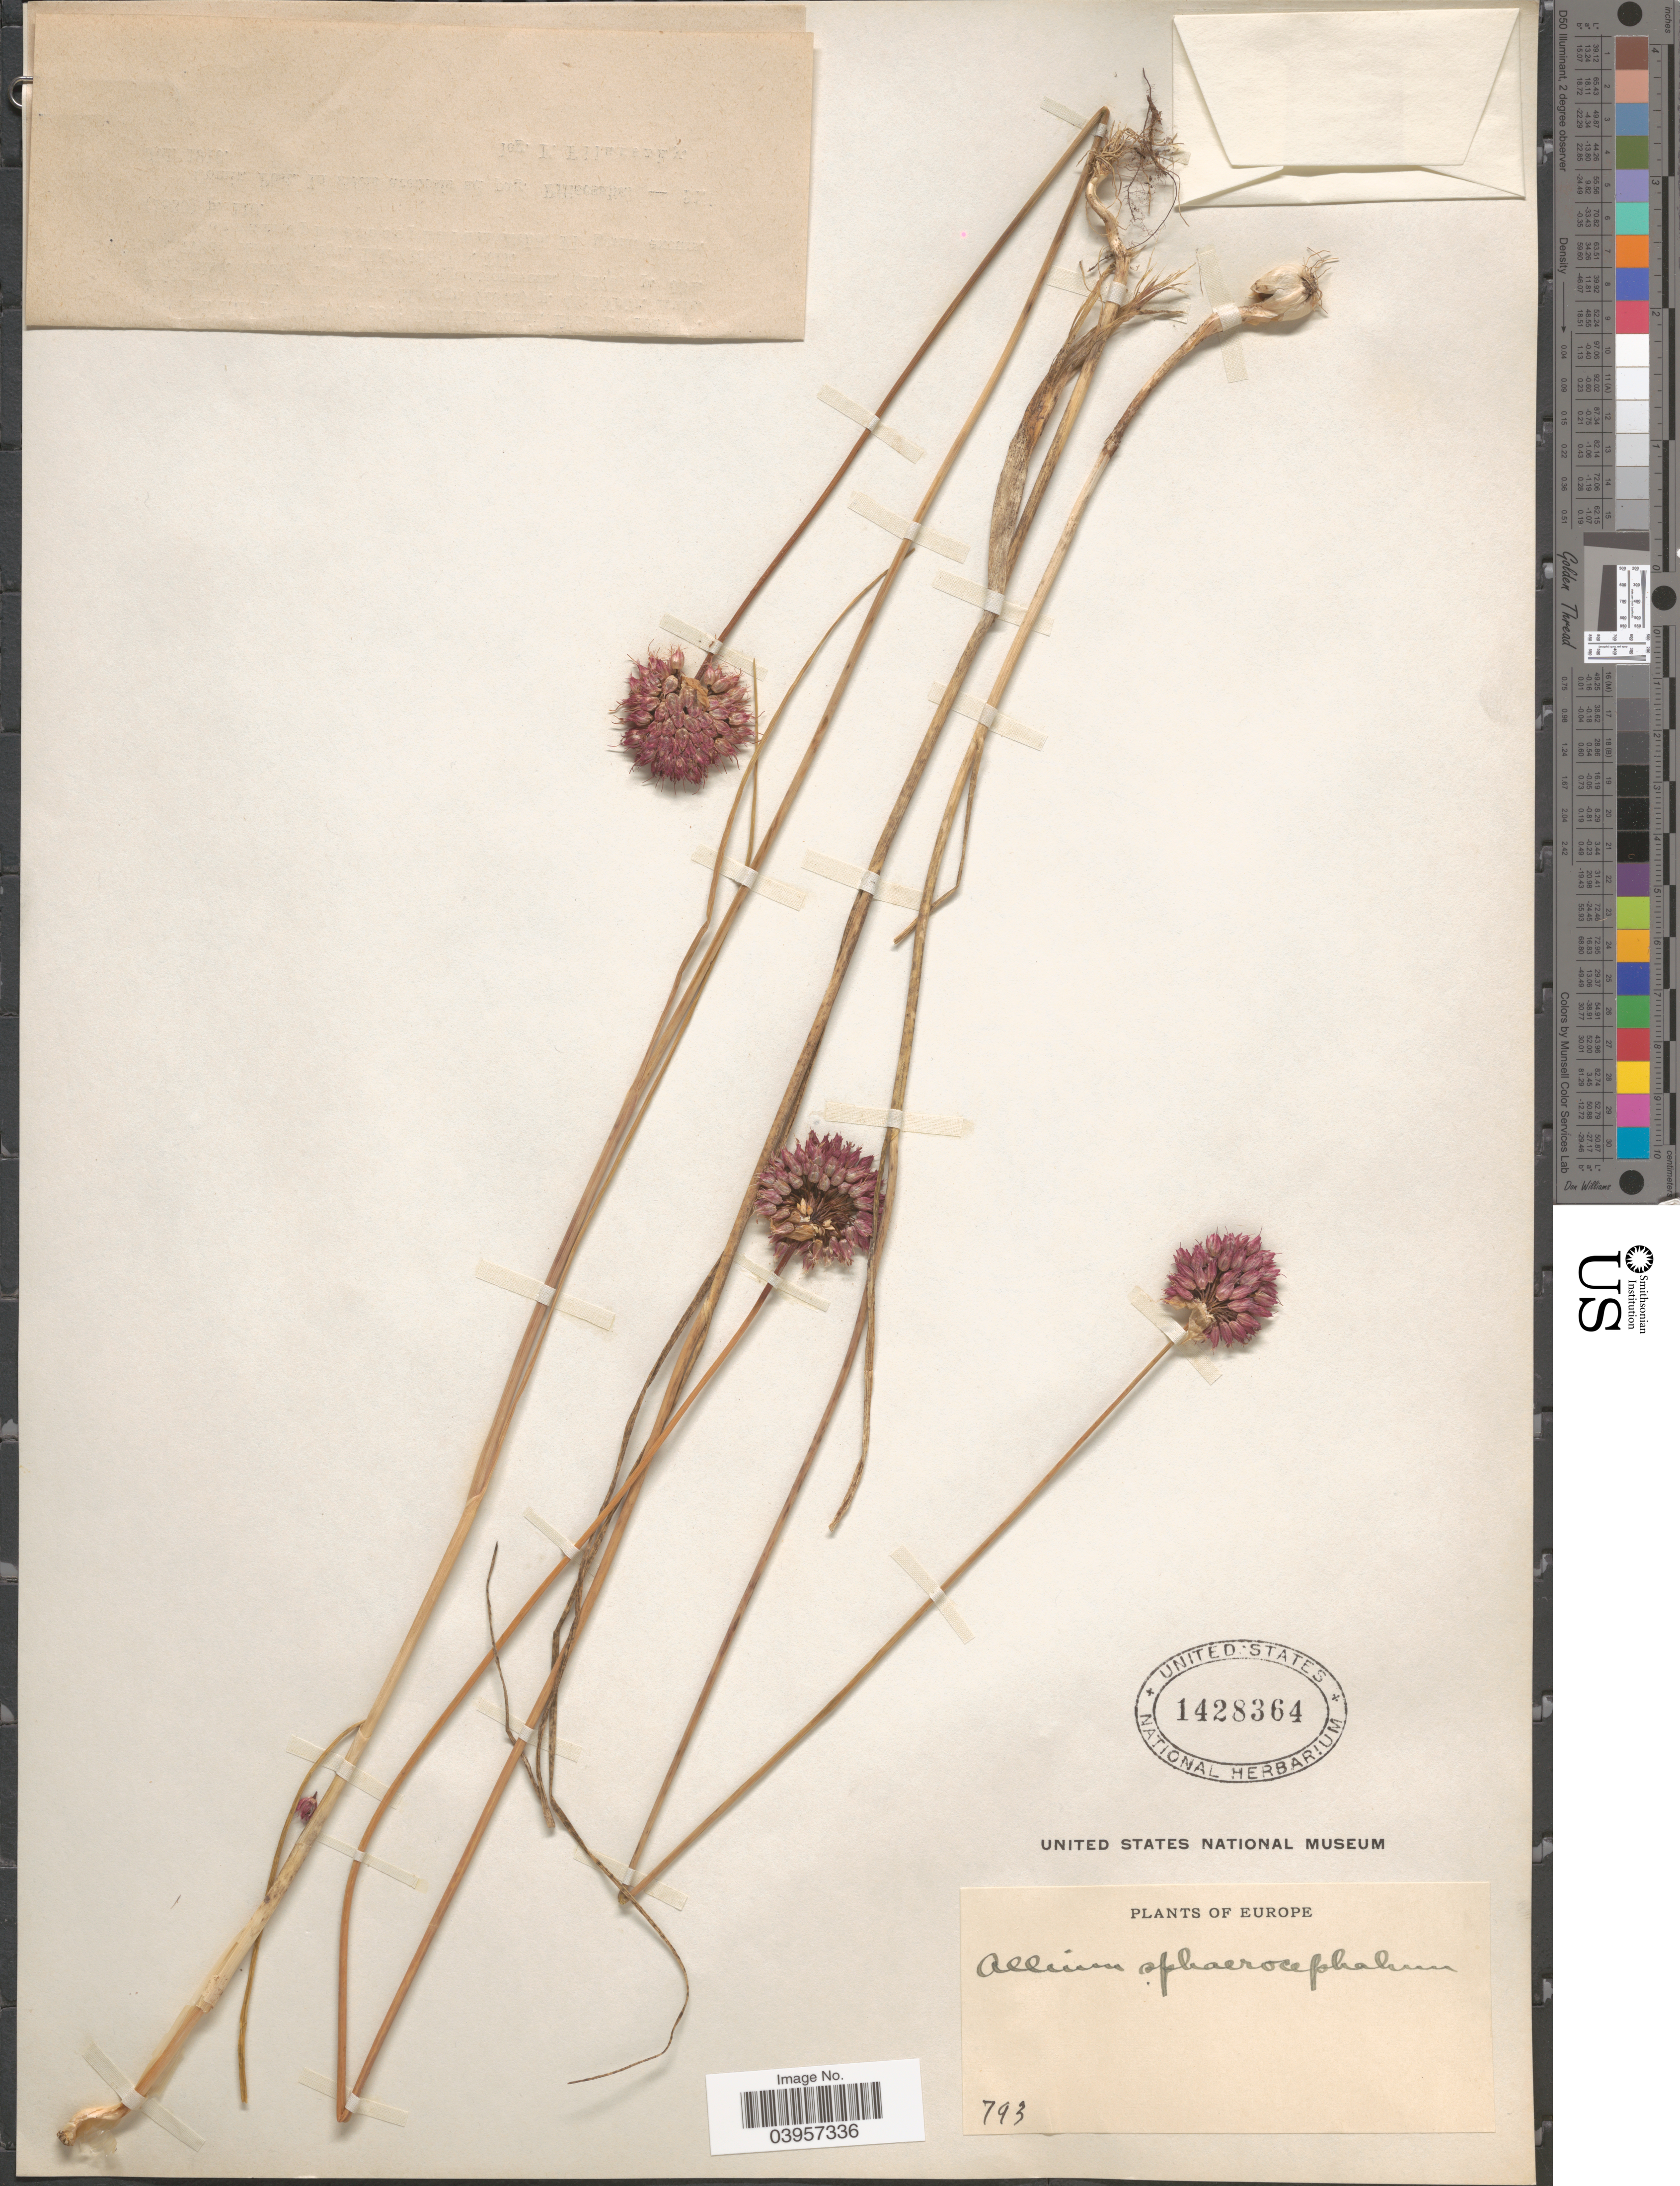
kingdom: Plantae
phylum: Tracheophyta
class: Liliopsida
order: Asparagales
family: Amaryllidaceae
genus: Allium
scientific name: Allium sphaerocephalum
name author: L.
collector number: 793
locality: Europe.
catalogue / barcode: US 1428364